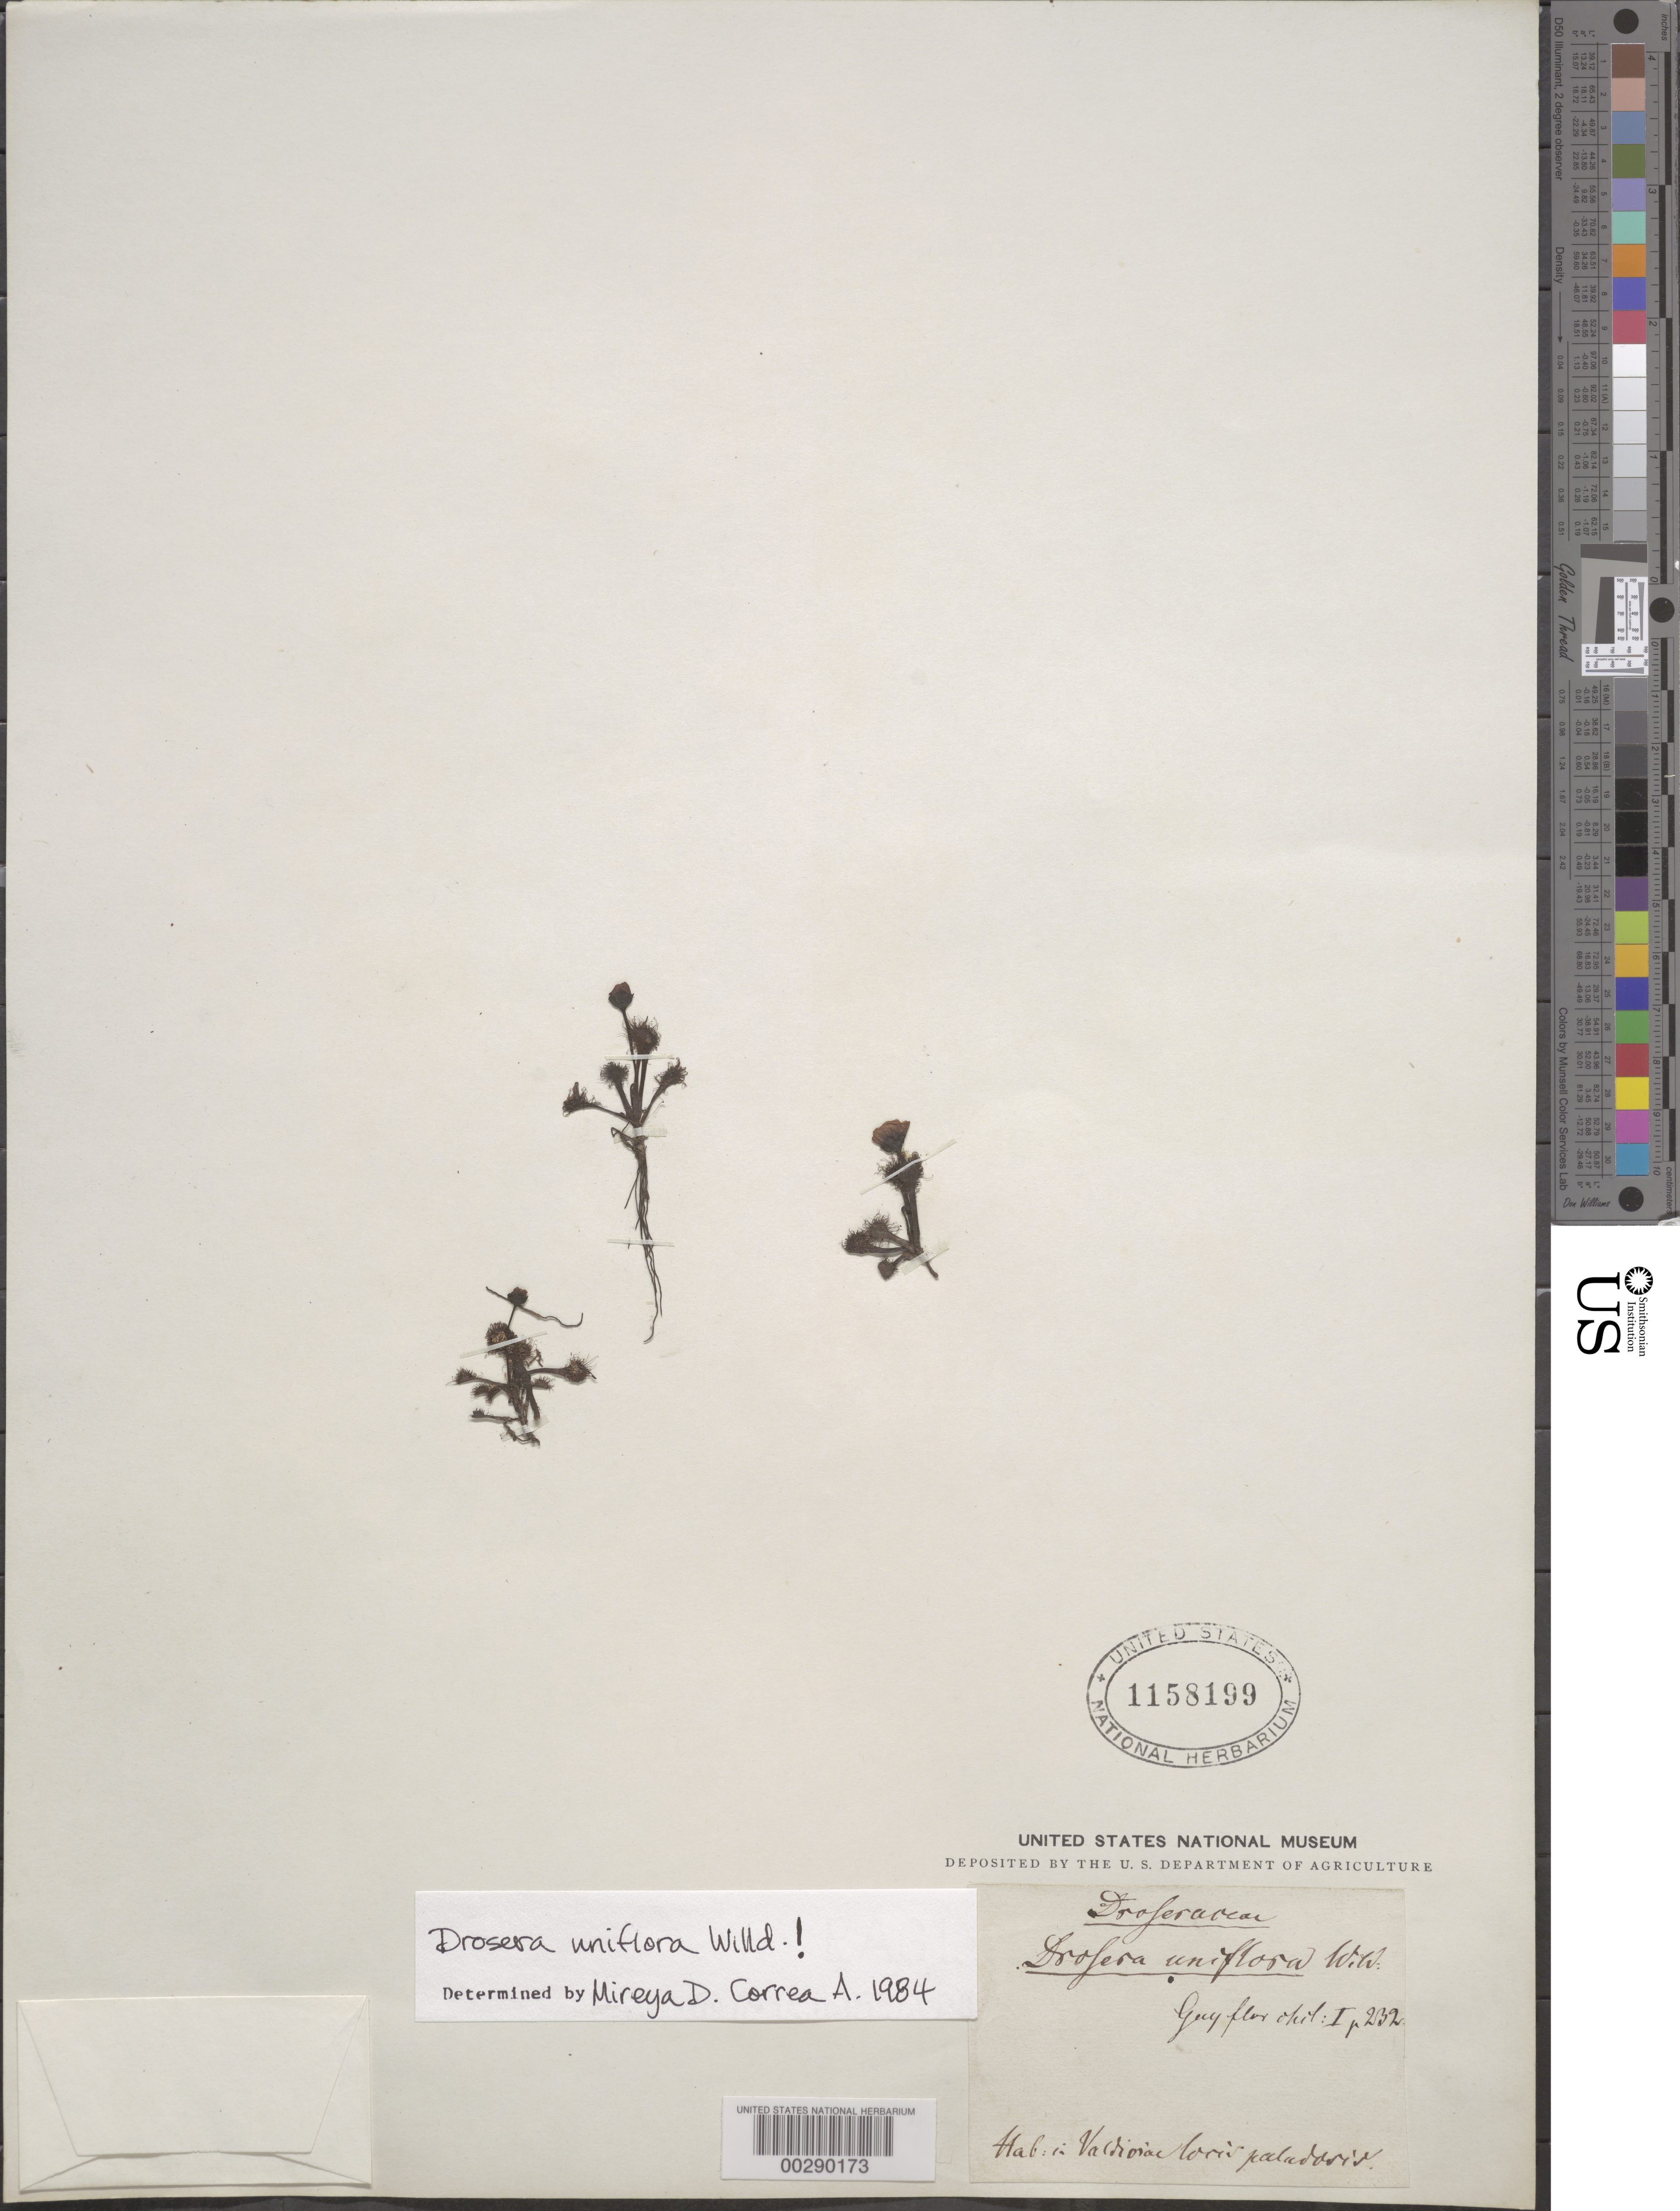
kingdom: Plantae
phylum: Tracheophyta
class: Magnoliopsida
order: Caryophyllales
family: Droseraceae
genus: Drosera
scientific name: Drosera uniflora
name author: Willd.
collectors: W. Weingart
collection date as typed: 09 Apr 1914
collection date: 1914-04-09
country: Germany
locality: Gorgenthal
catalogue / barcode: US 1158199